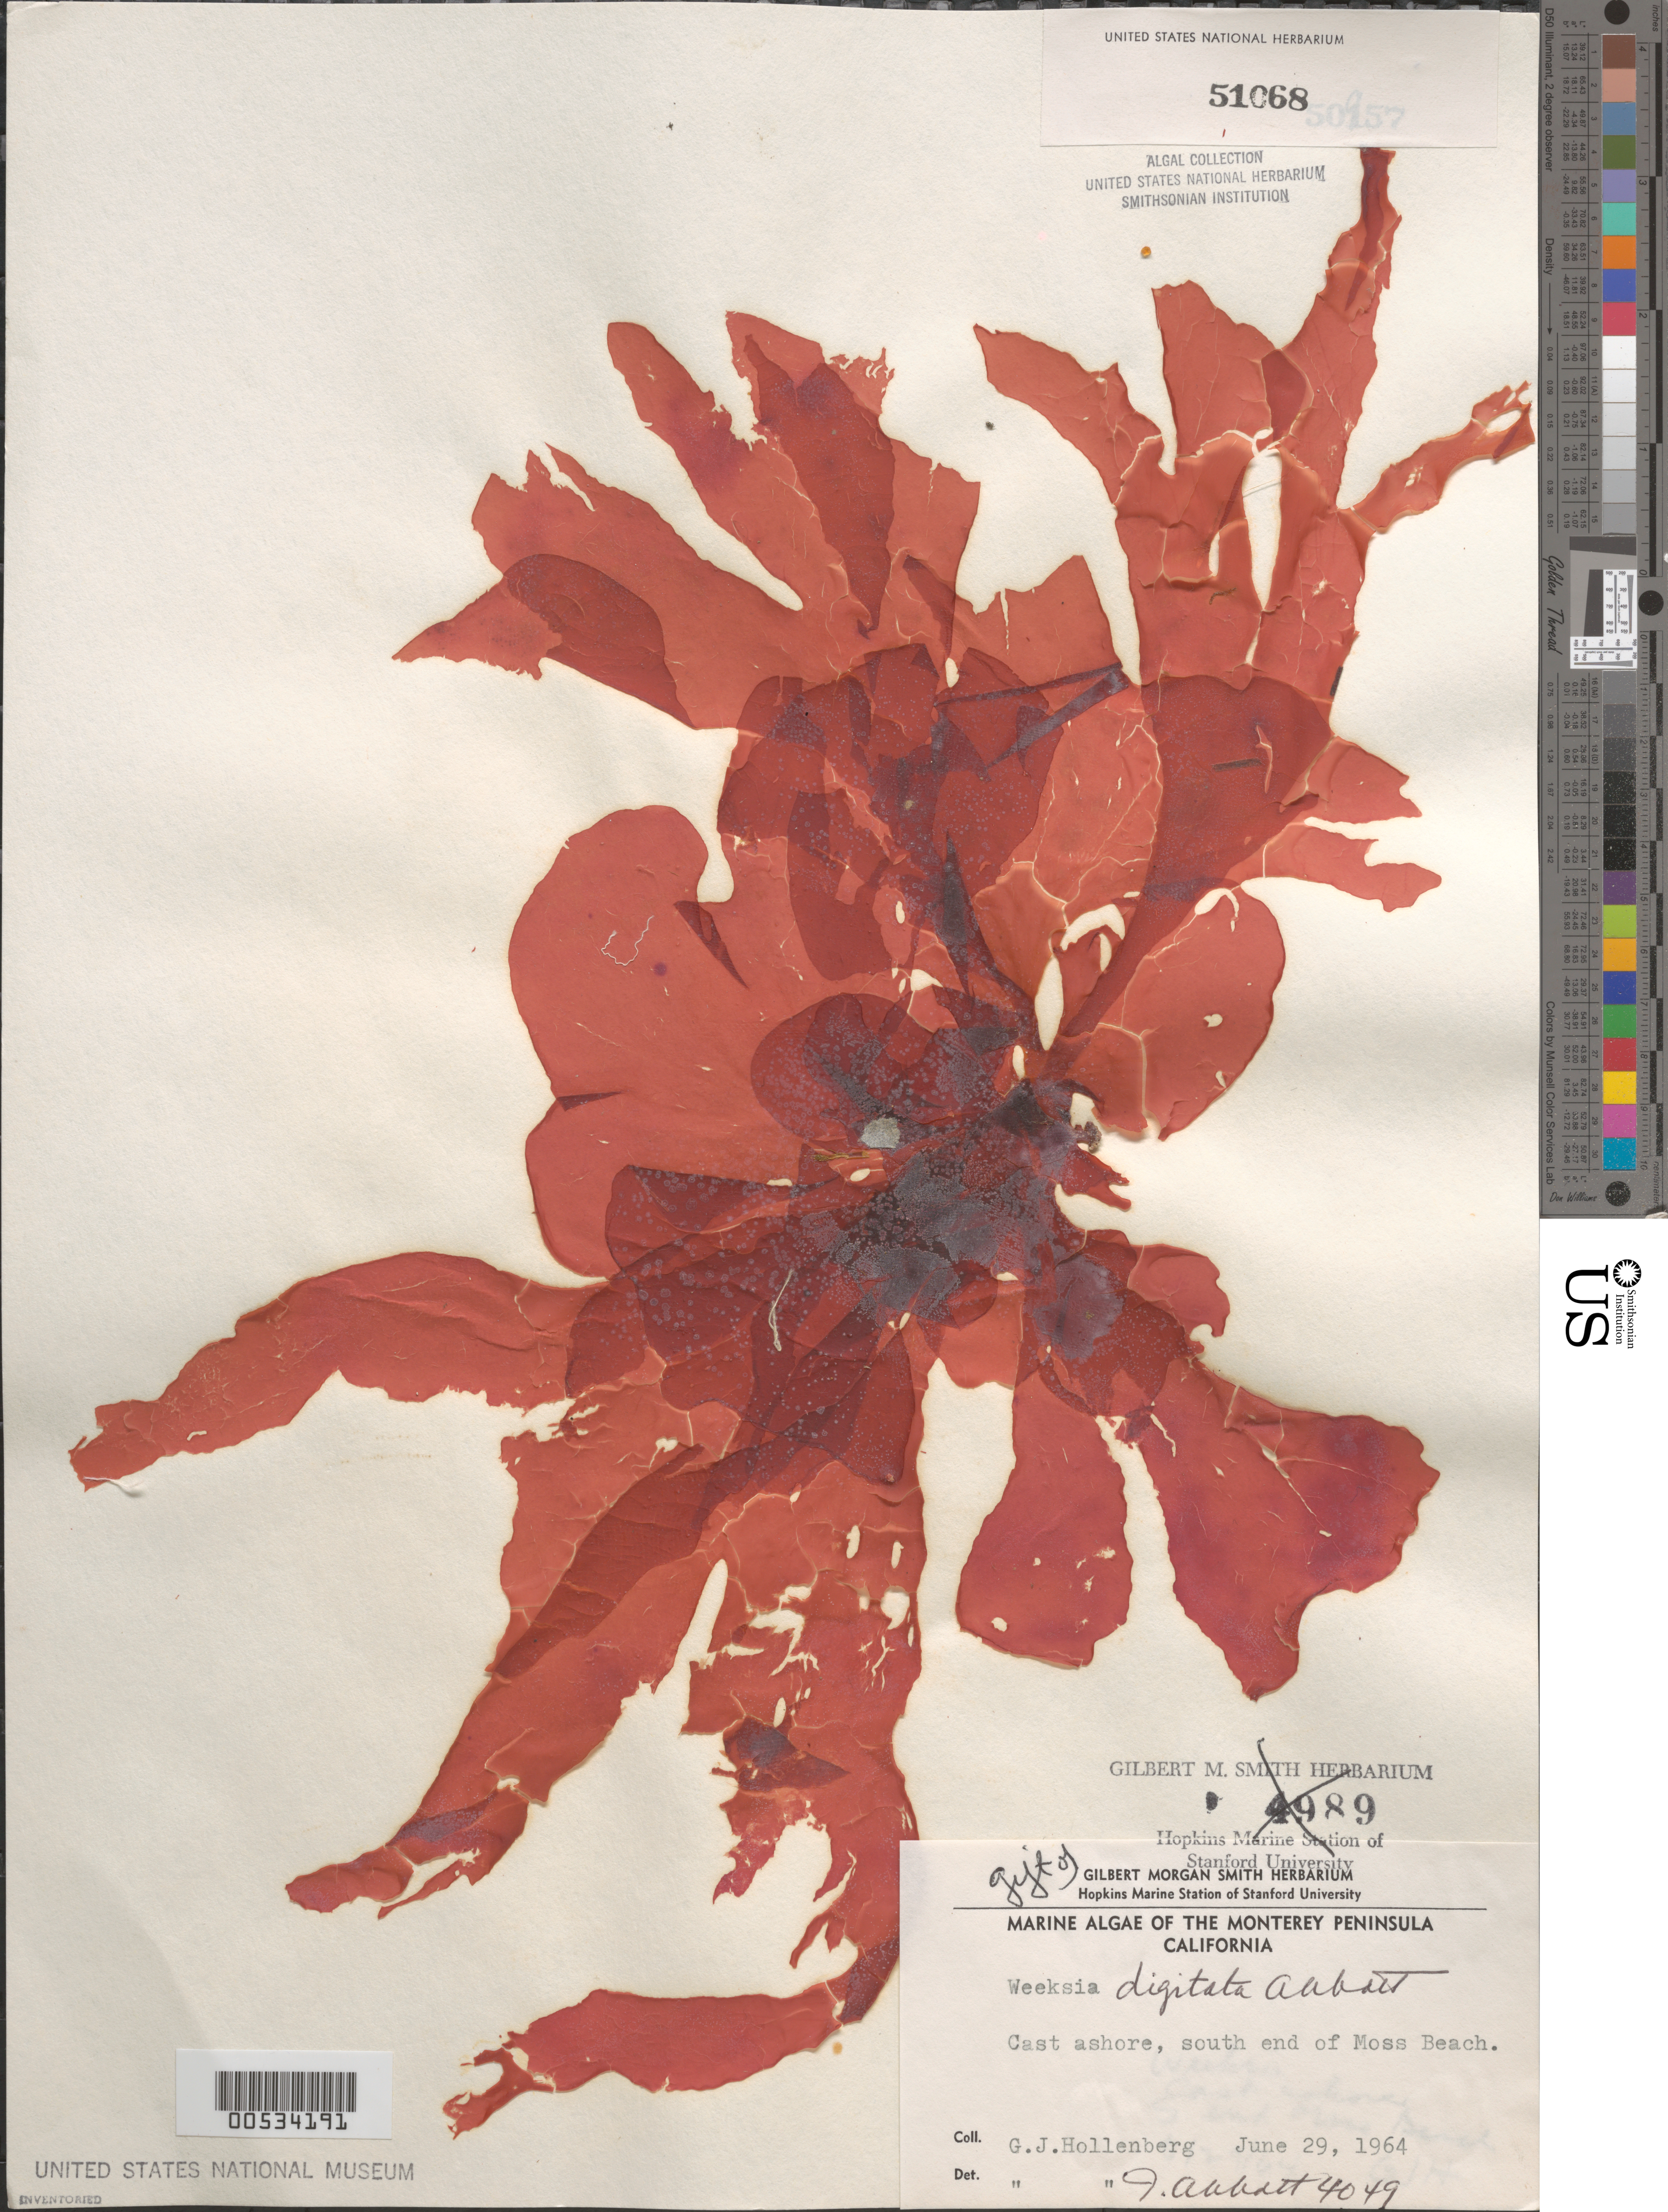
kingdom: Plantae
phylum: Rhodophyta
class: Florideophyceae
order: Gigartinales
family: Dumontiaceae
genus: Weeksia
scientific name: Weeksia digitata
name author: I.A. Abbott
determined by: Abbott, Isabella A.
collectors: G. Hollenberg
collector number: IAA 4049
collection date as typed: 29 Jun 1964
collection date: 1964-06-29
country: United States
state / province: California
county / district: Monterey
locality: Moss Beach, south end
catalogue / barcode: US 51068